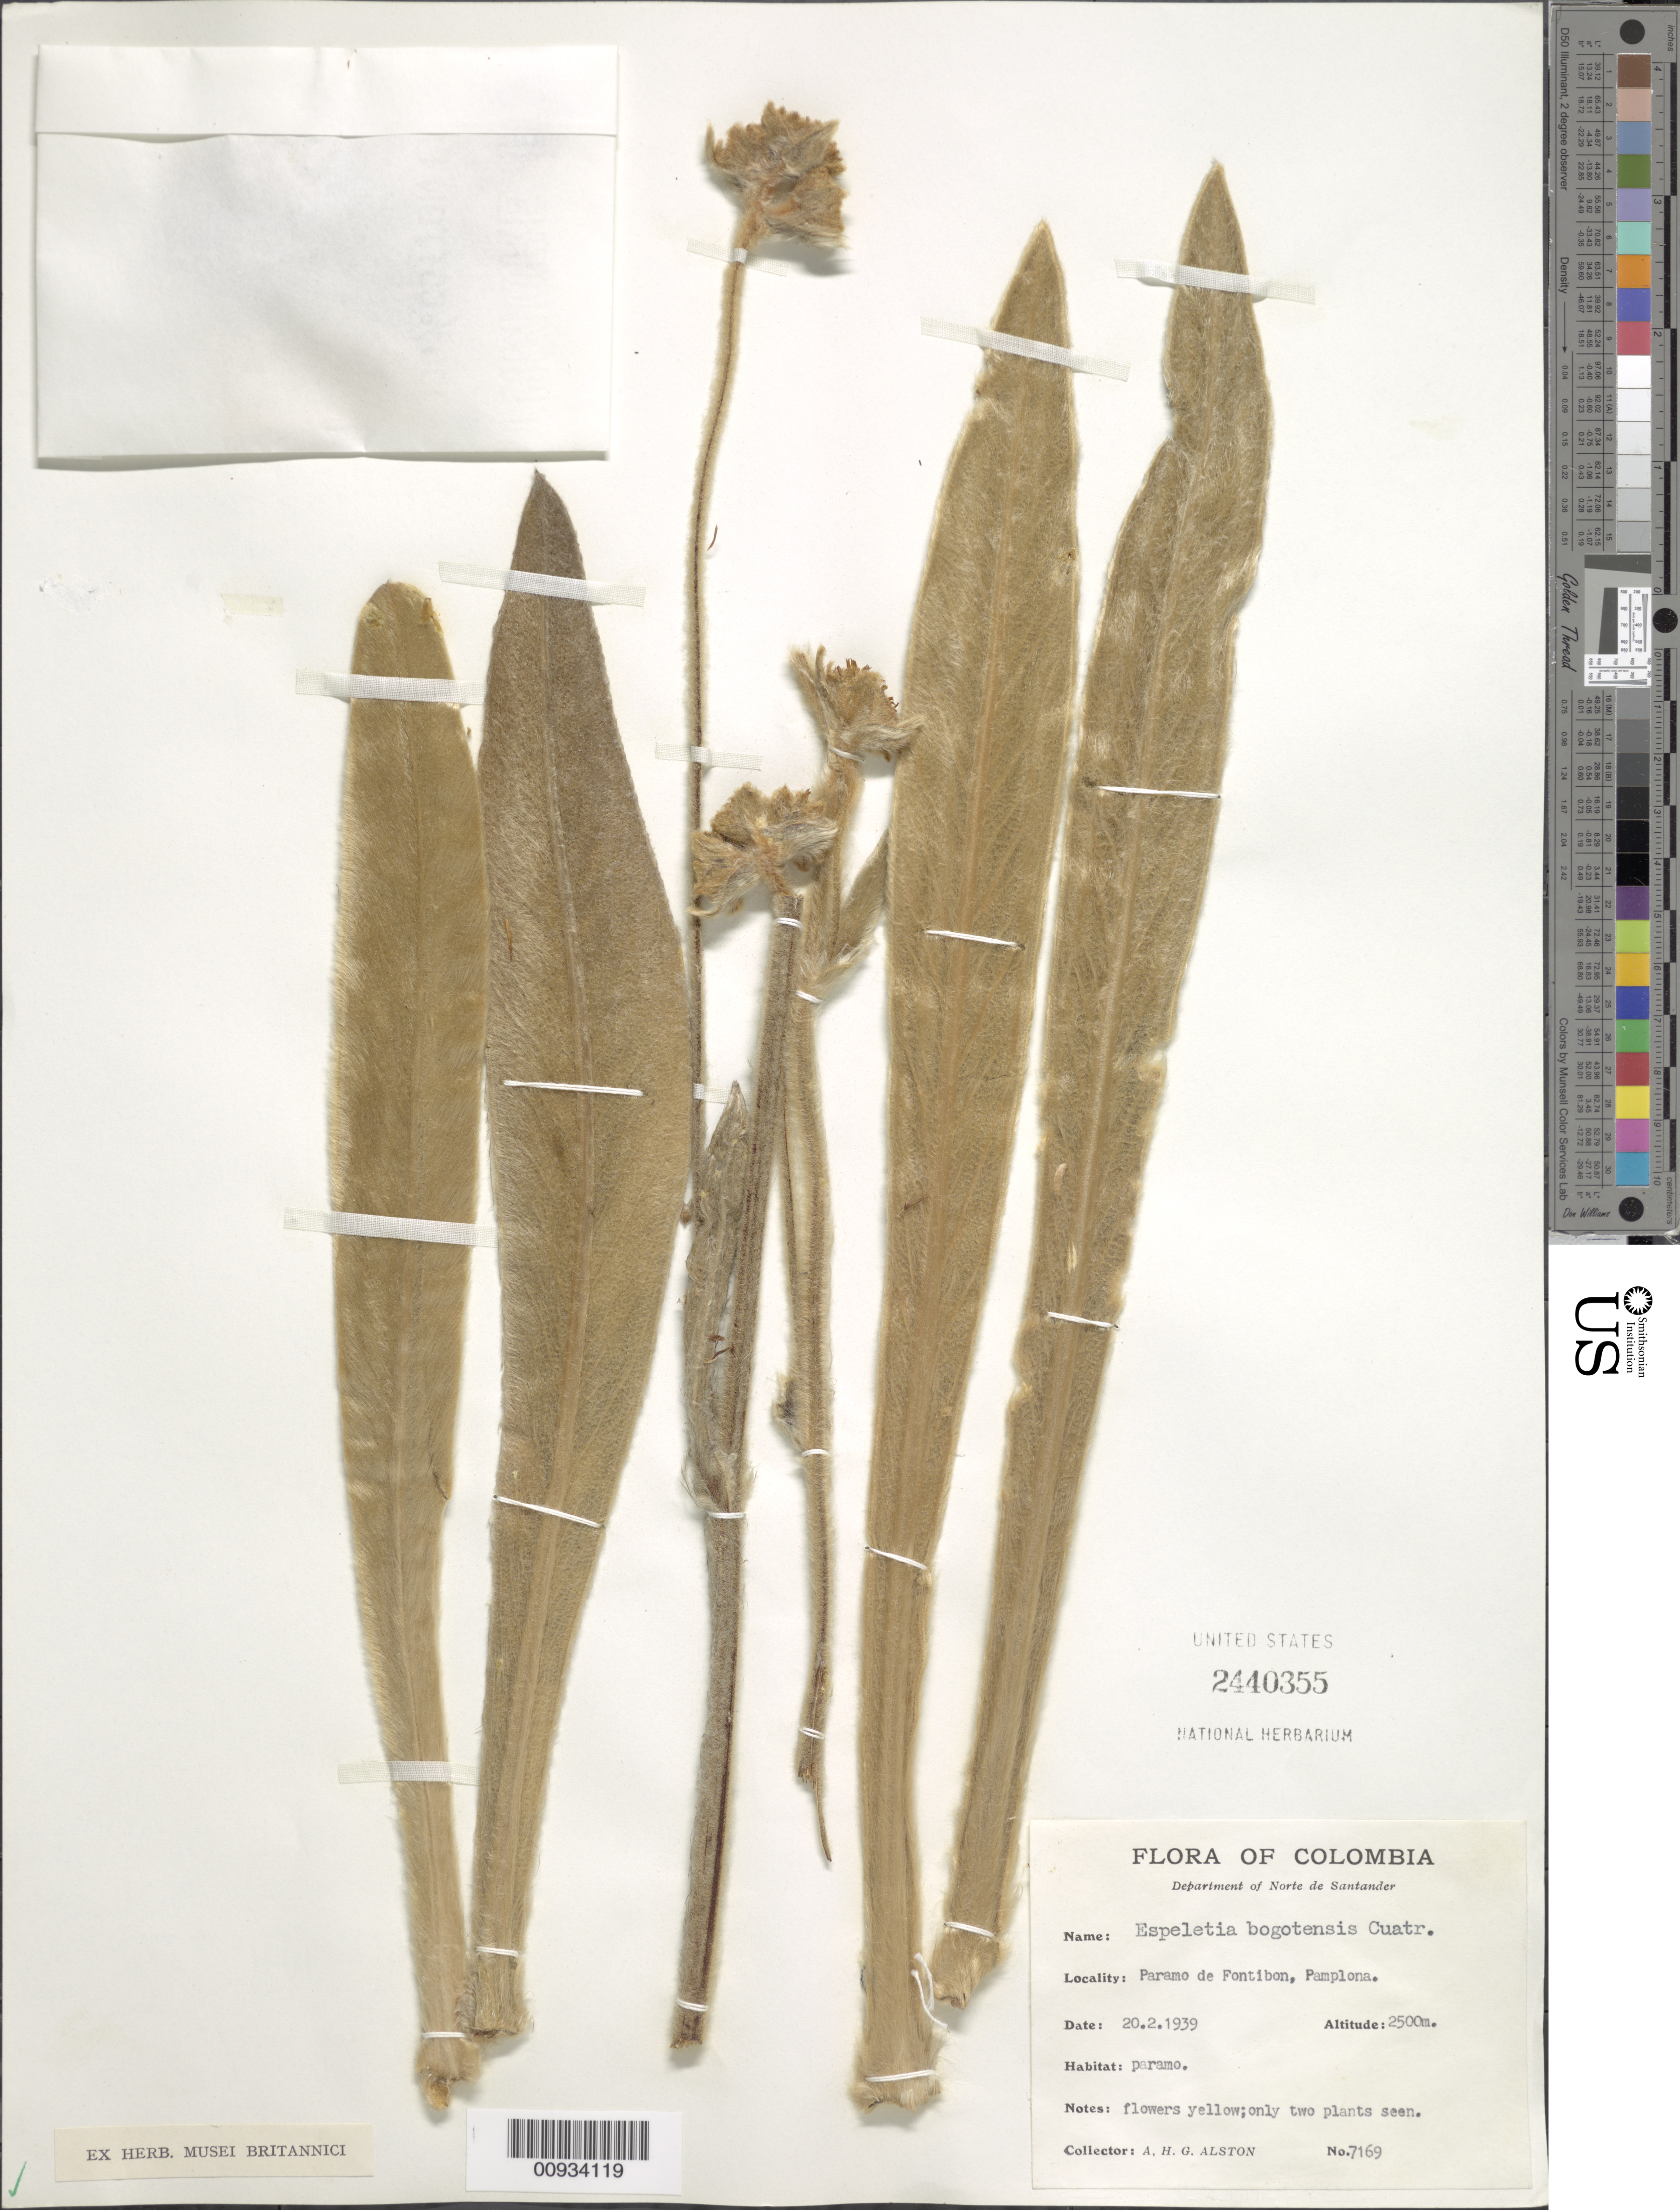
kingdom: Plantae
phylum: Tracheophyta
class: Magnoliopsida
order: Asterales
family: Asteraceae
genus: Espeletiopsis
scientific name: Espeletiopsis bogotensis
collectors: A. H. Alston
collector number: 7169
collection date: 1939-02-20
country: Colombia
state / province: Norte de Santander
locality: Paramo de Fontibon, Pamplona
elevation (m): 2500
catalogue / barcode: US 2440355